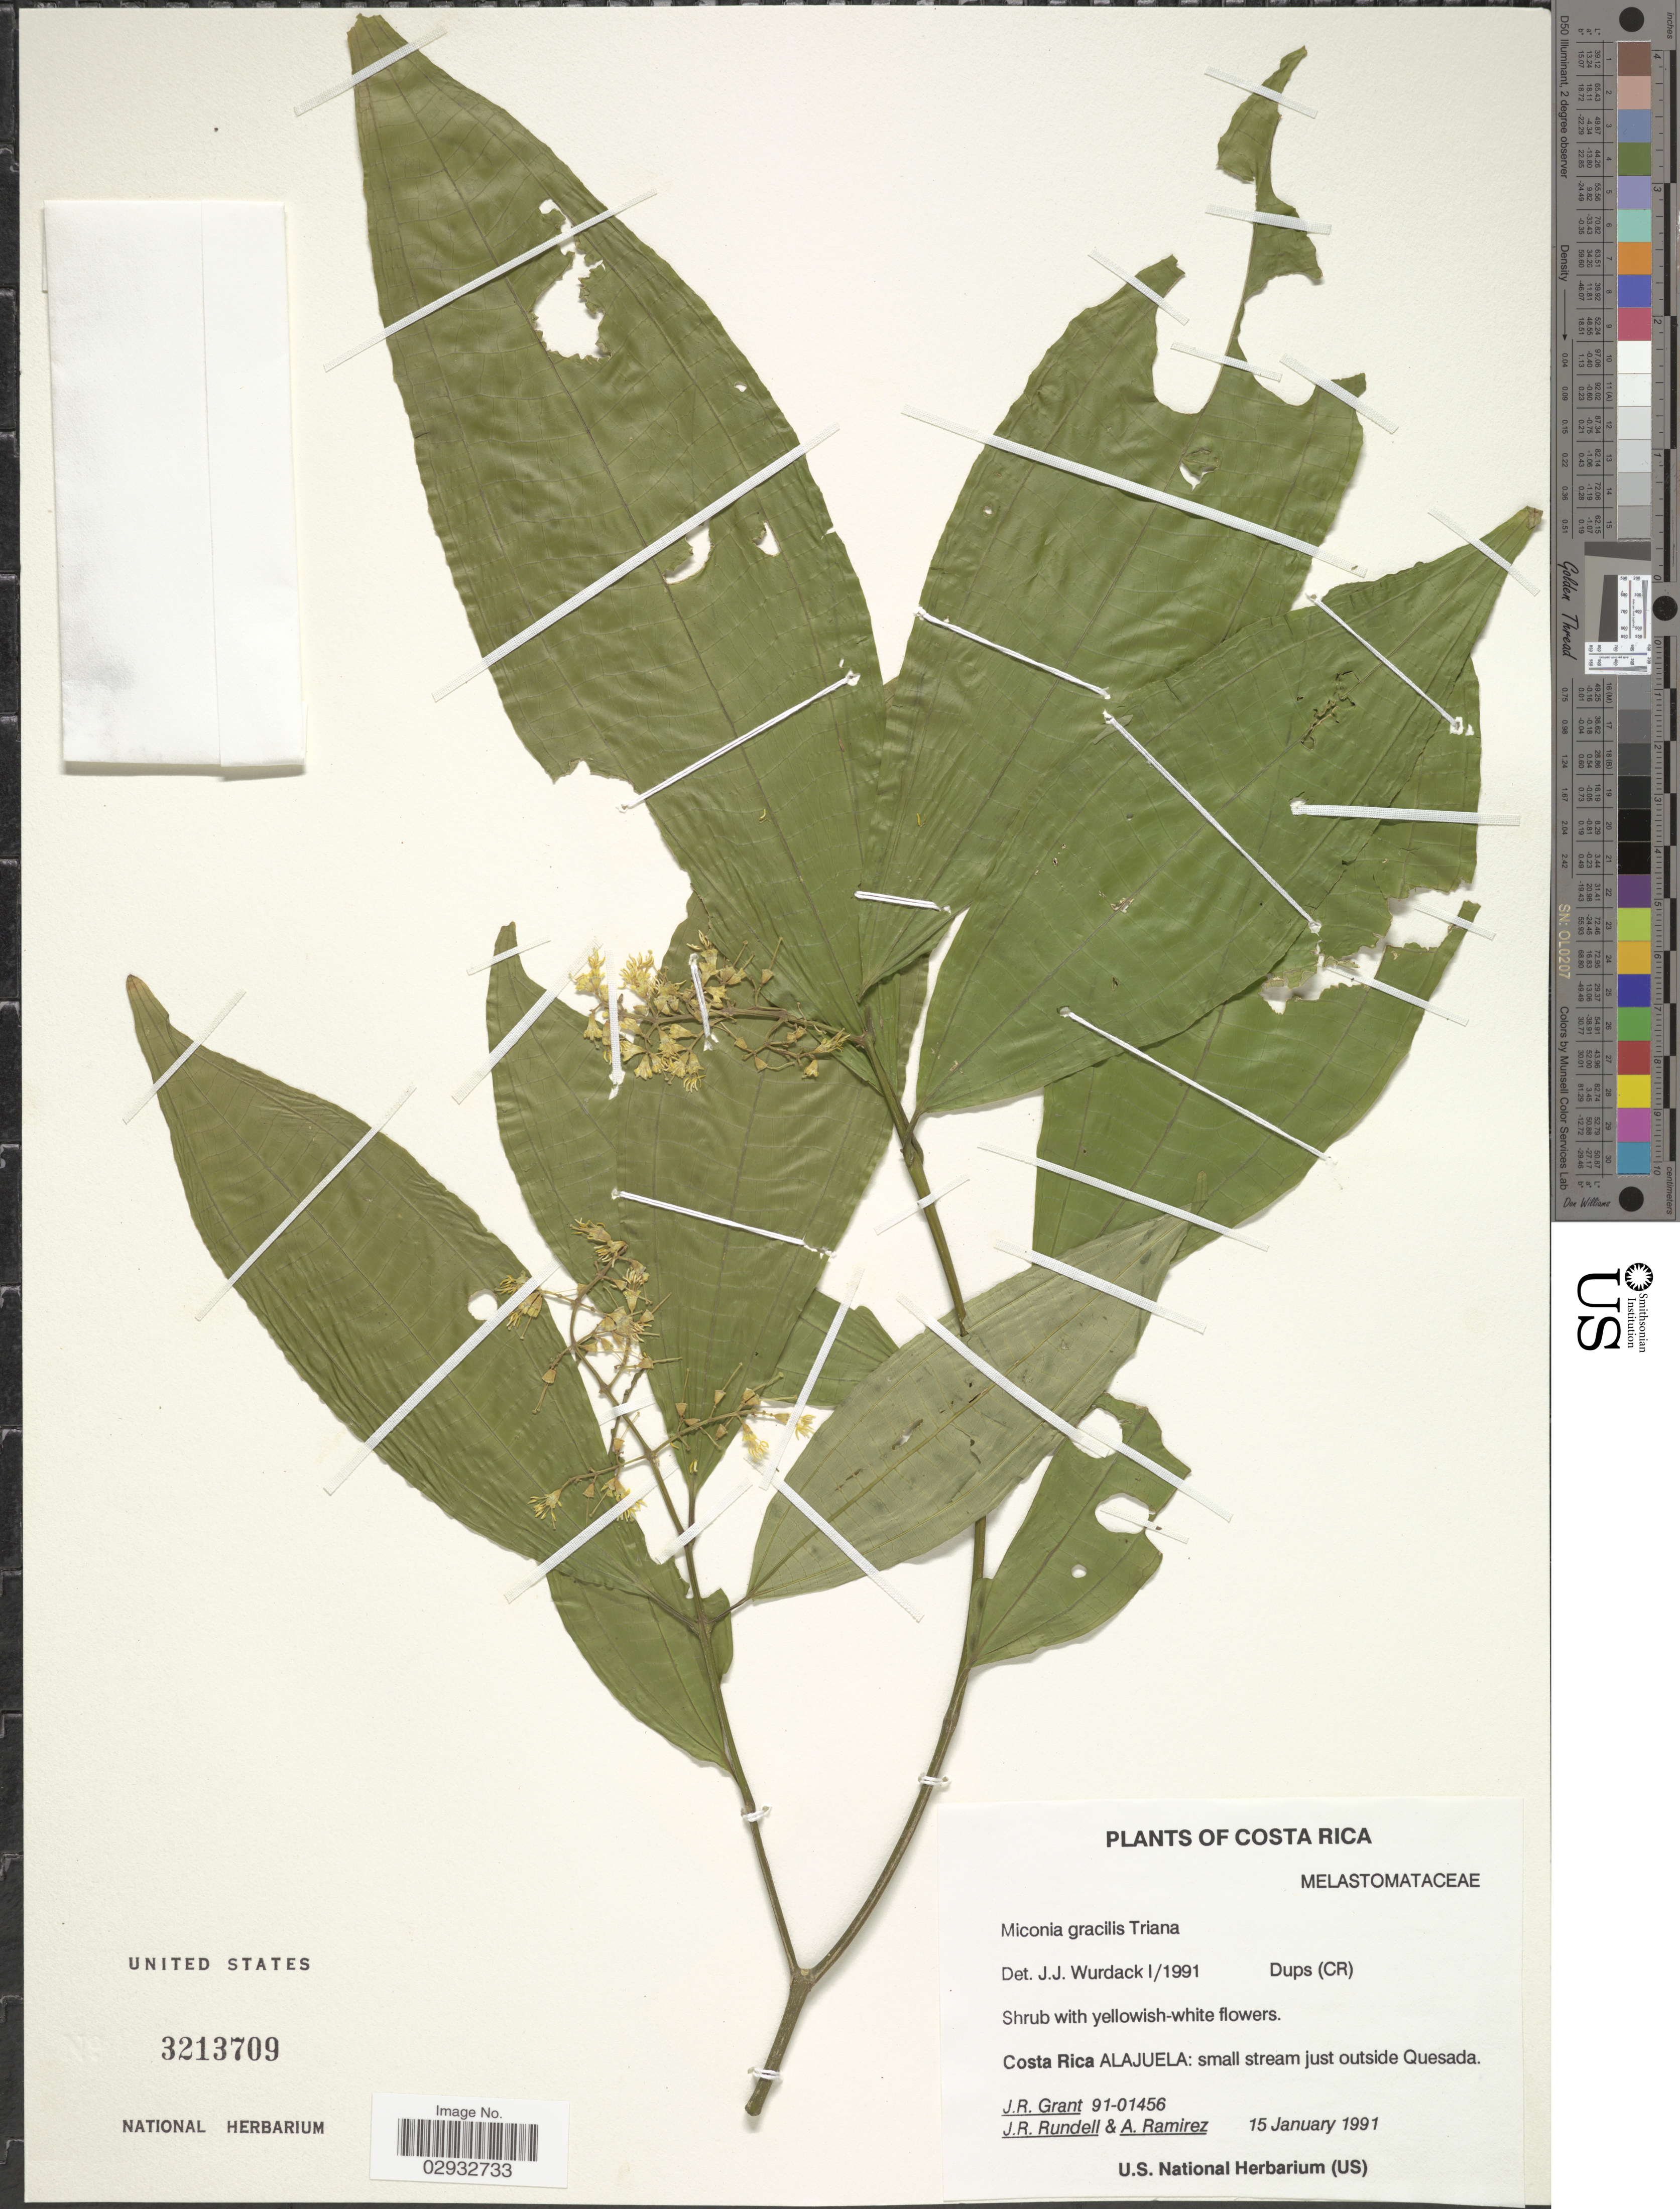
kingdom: Plantae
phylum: Tracheophyta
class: Magnoliopsida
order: Myrtales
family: Melastomataceae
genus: Miconia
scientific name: Miconia gracilis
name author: Triana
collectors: J. Grant, J. R. Rundell & A. Ramirez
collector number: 91-01456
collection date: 1991-01-15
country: Costa Rica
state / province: Alajuela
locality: Small stream just outside Quesada.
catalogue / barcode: US 3213709